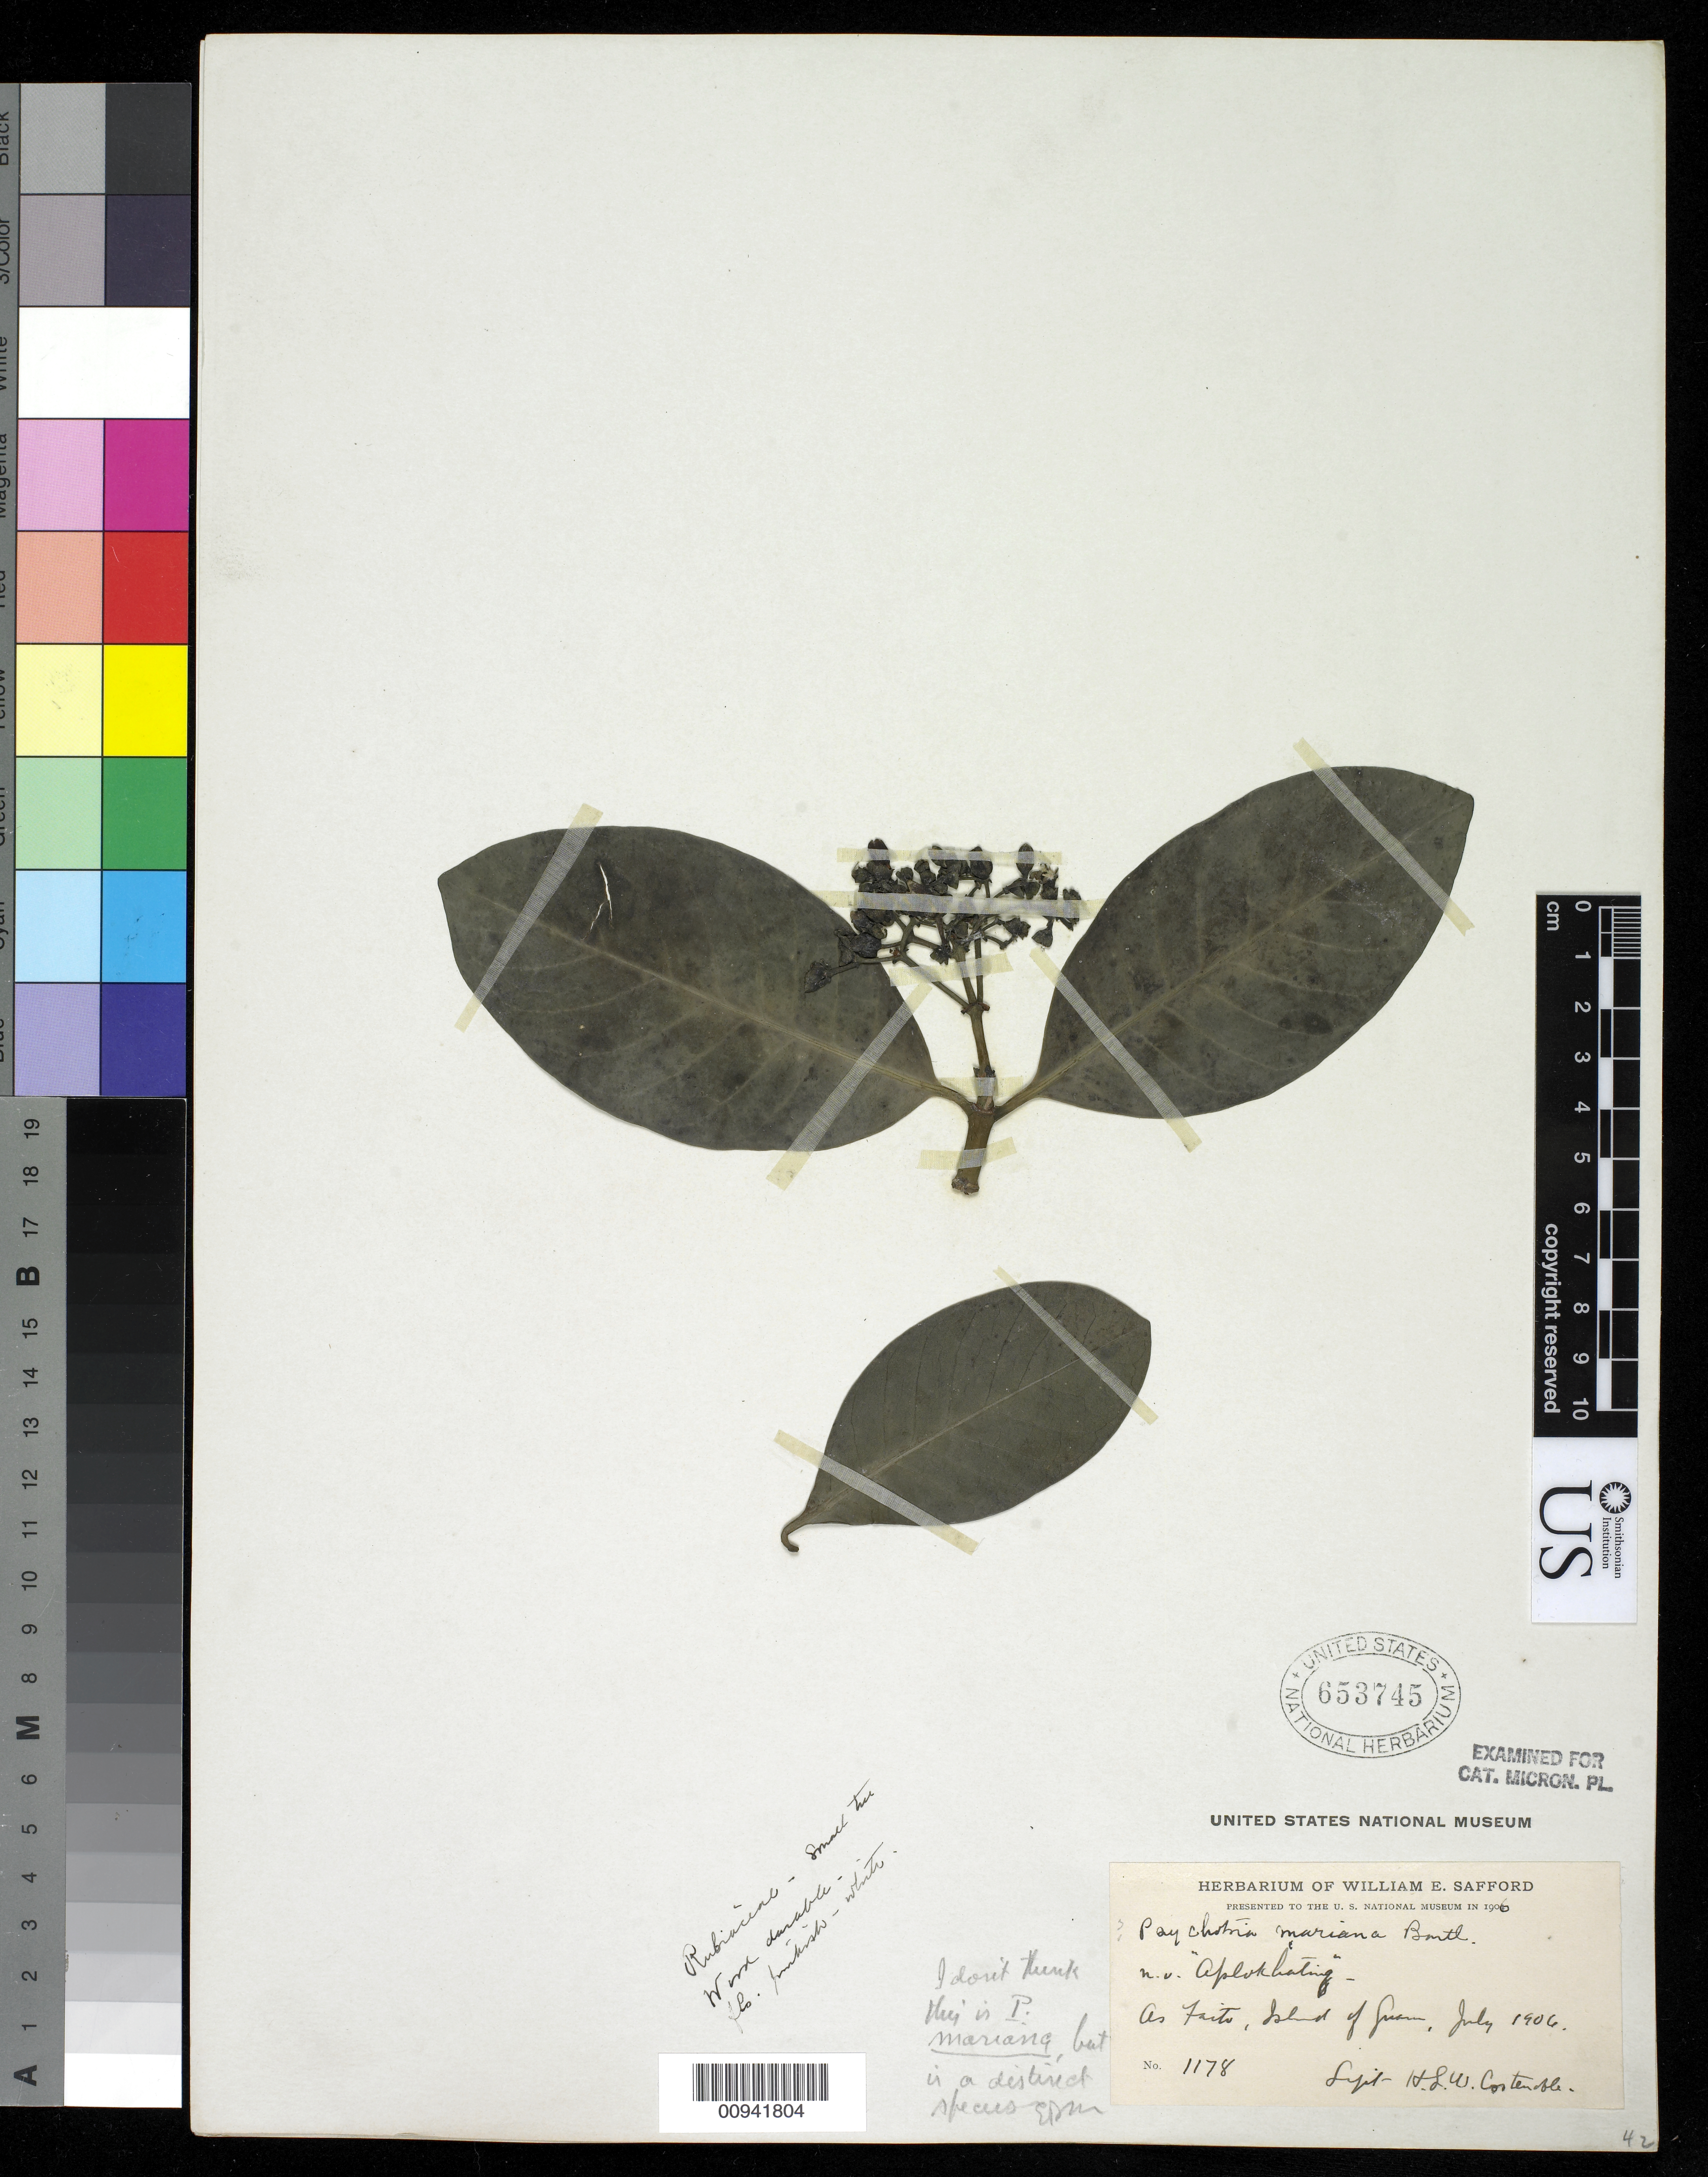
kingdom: Plantae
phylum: Tracheophyta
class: Magnoliopsida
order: Gentianales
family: Rubiaceae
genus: Psychotria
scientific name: Psychotria mariana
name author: Bartl. ex DC.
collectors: H. Costenoble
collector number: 1178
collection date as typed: Jul 1906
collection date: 1906-07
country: Guam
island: Guam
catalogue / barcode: US 653745